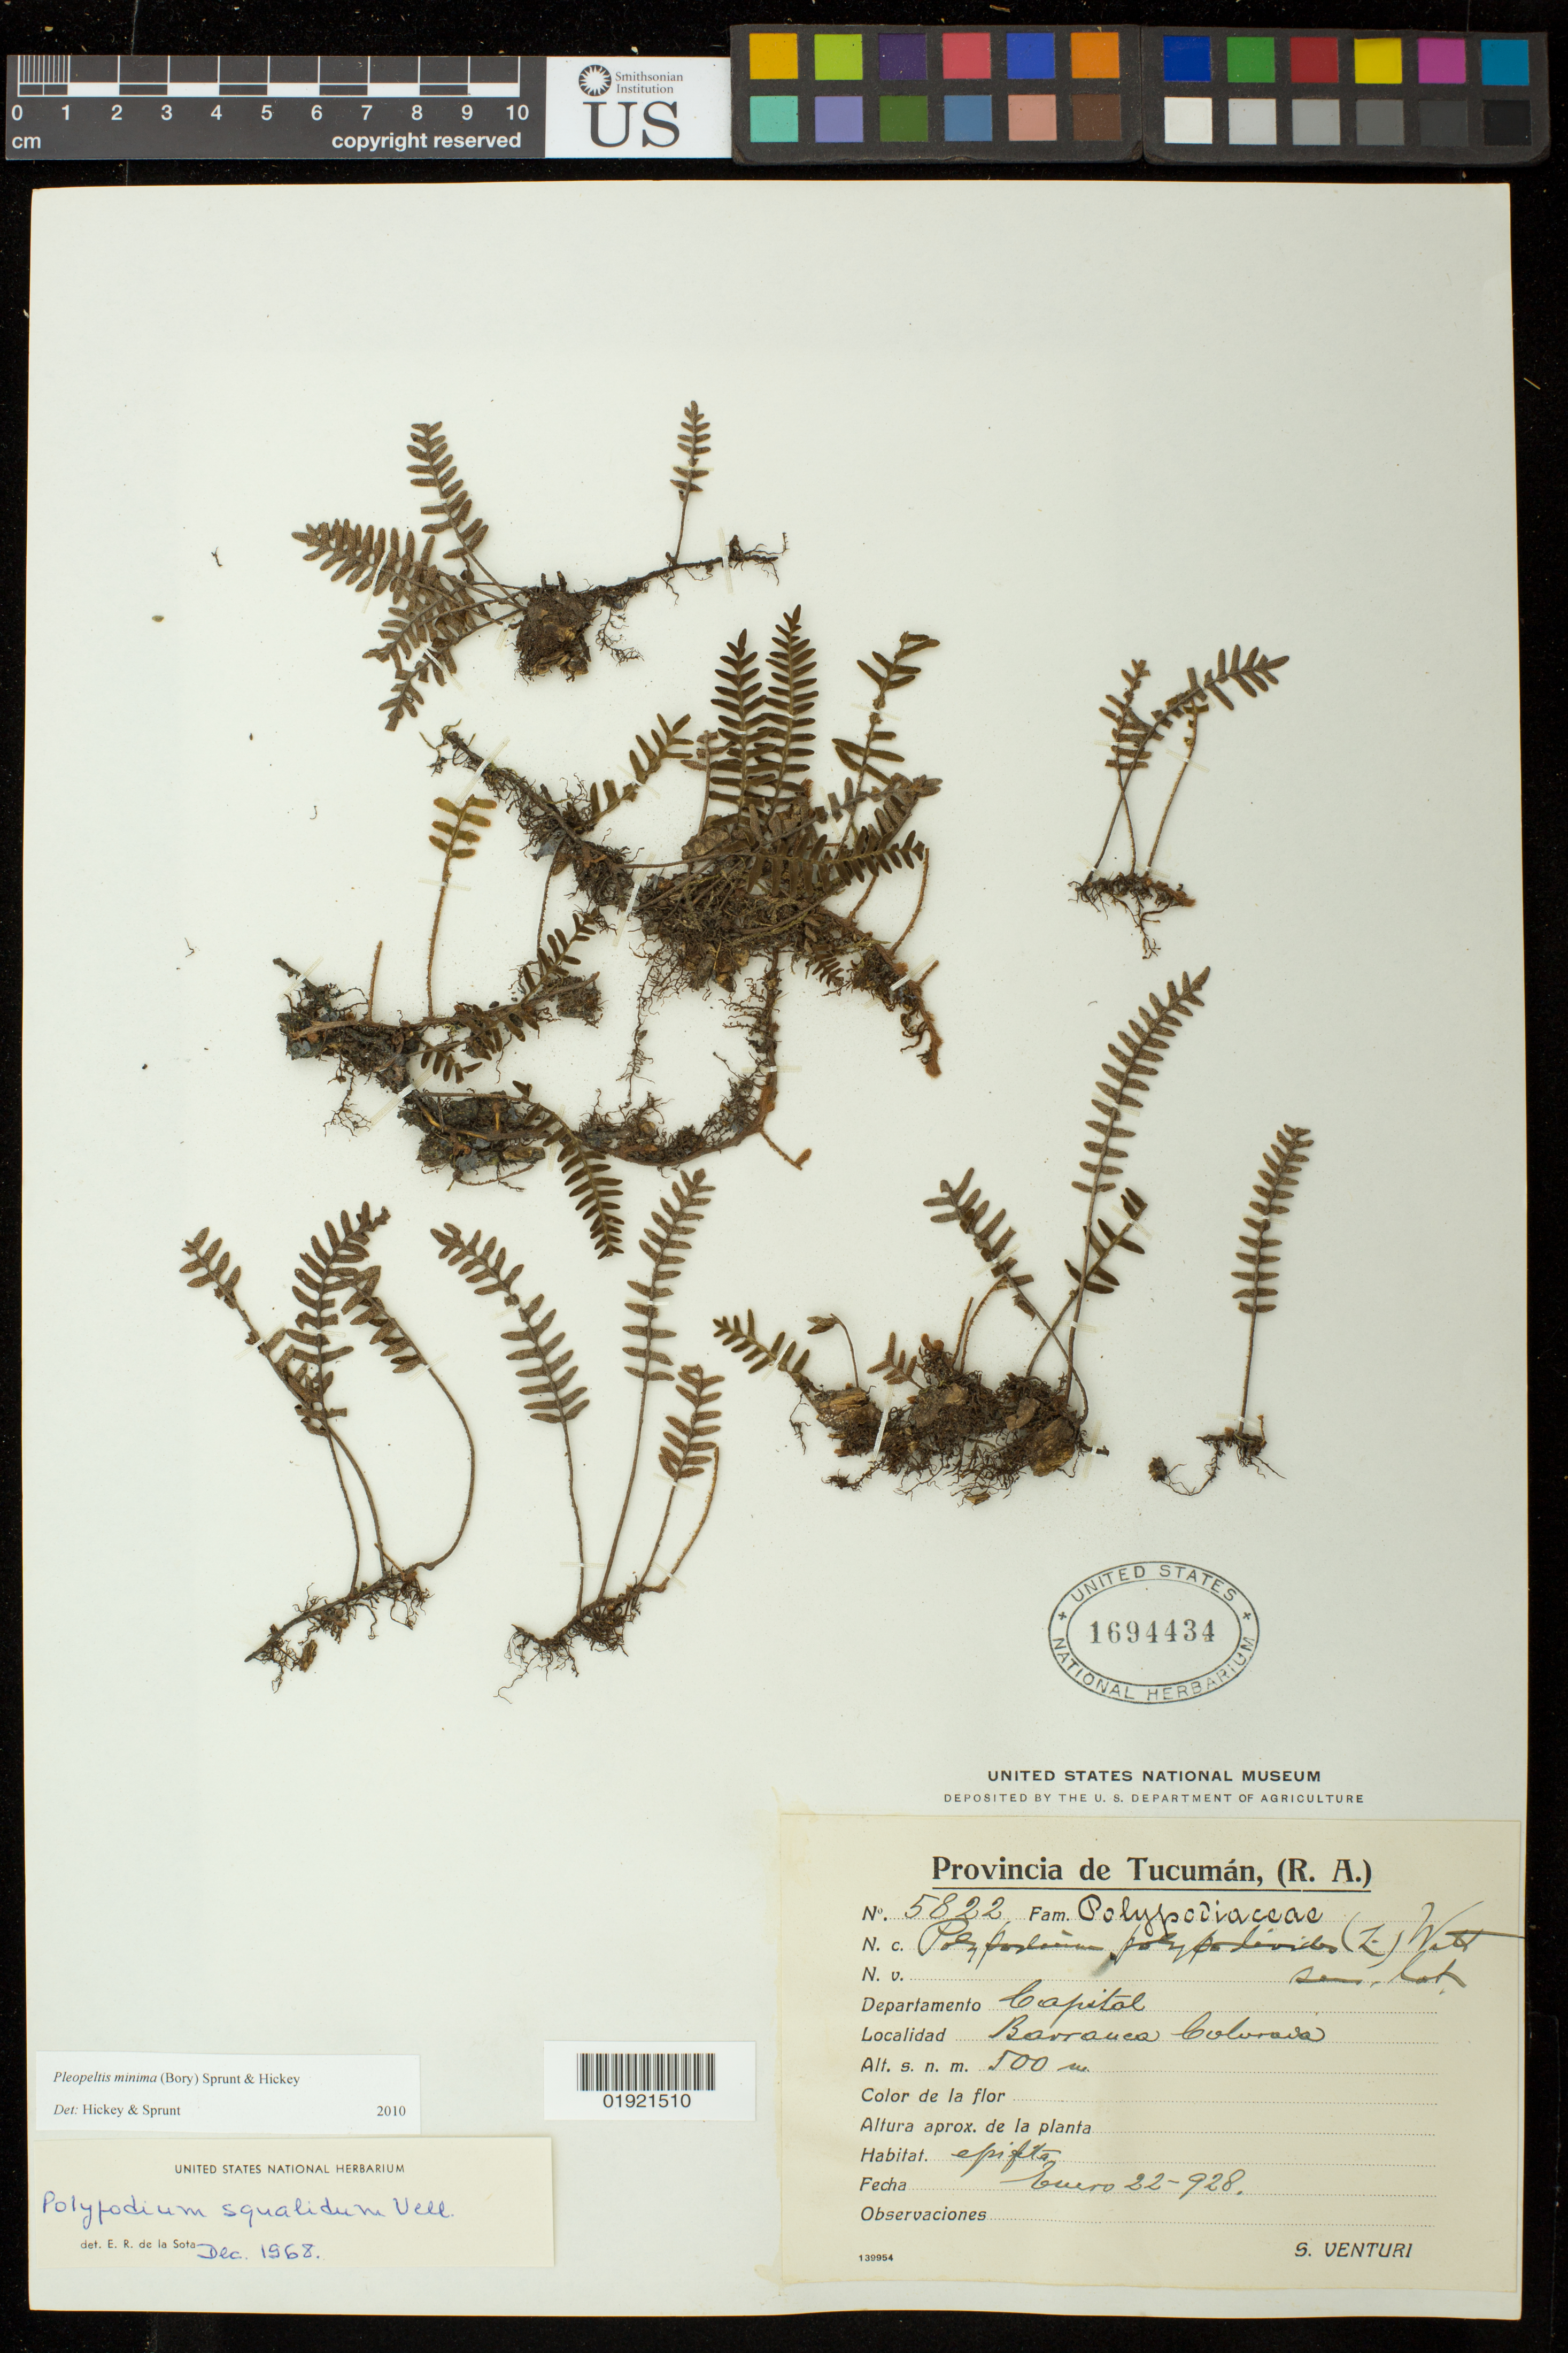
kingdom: Plantae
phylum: Tracheophyta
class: Polypodiopsida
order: Polypodiales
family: Polypodiaceae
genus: Pleopeltis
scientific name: Pleopeltis minima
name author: (Bory) J. Prado & R. Y. Hirai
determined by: Sprunt, S. V.; Hickey, R. J.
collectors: S. Venturi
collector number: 5822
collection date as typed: Enero 22- 928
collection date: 1928-01-22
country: Argentina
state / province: Tucuman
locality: Provincia de Tucuman, Capital, Barrauea Colorada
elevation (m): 500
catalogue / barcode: US 1694434